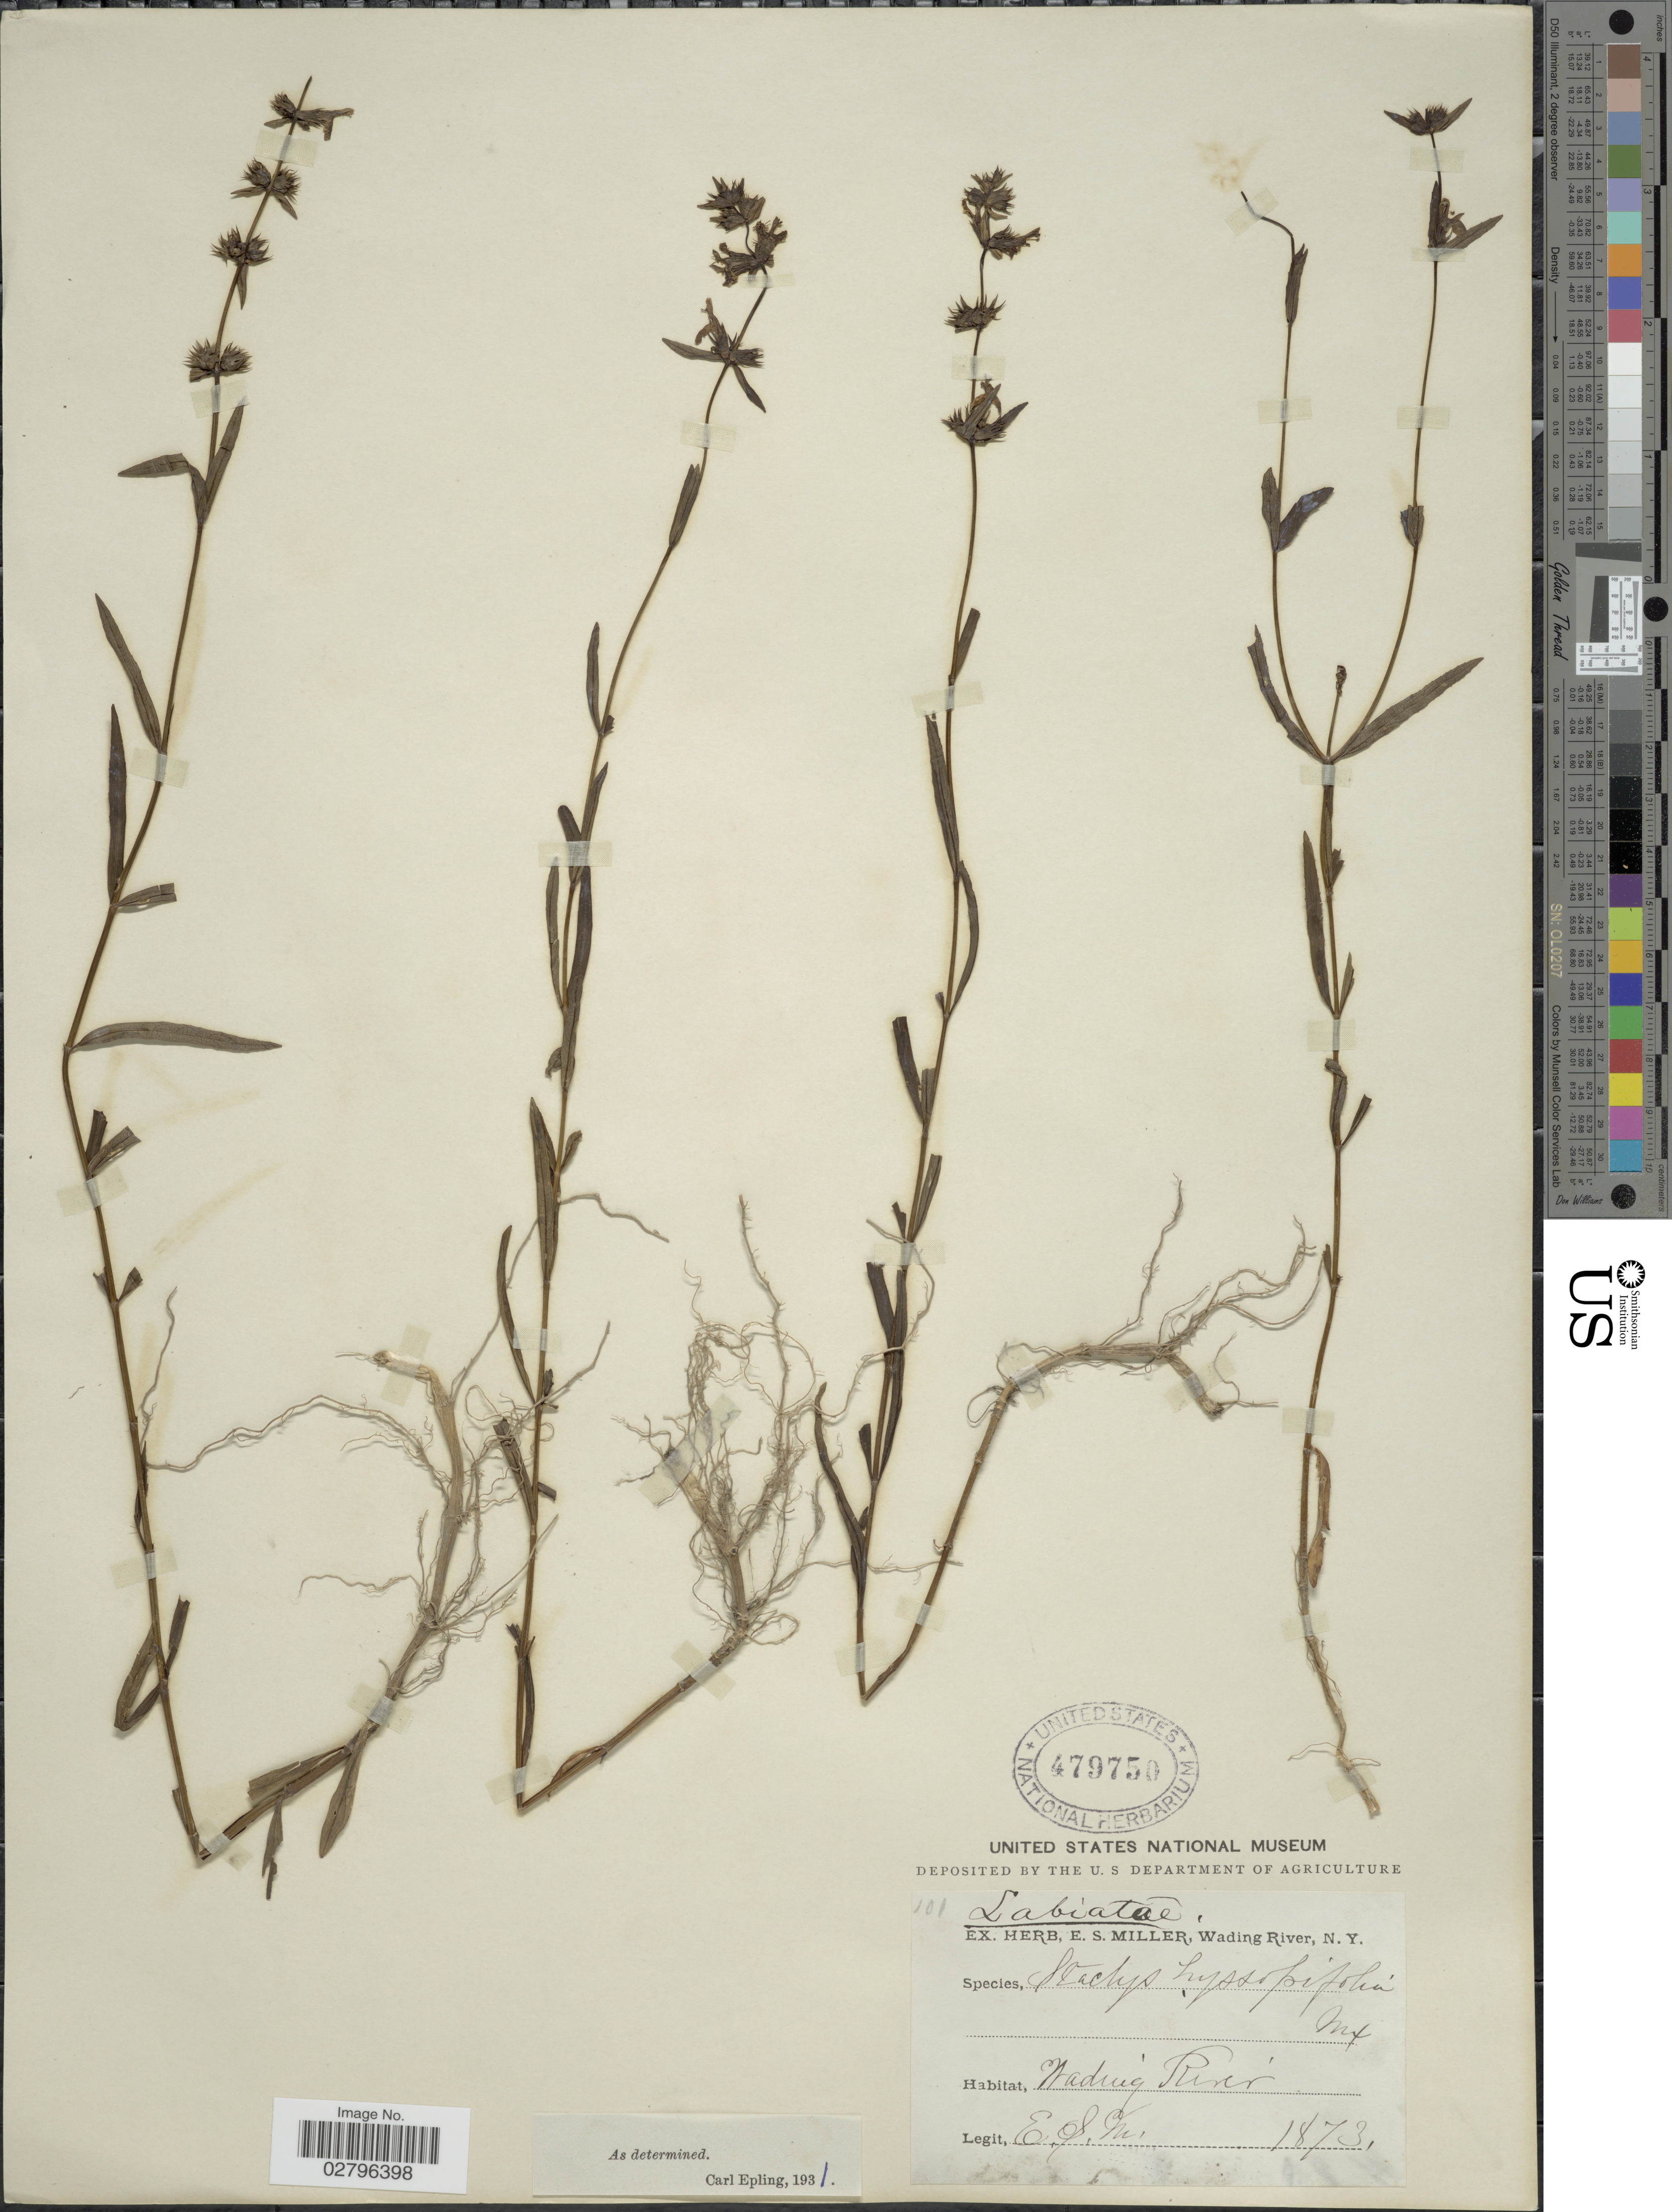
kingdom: Plantae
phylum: Tracheophyta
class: Magnoliopsida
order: Lamiales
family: Lamiaceae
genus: Stachys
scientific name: Stachys hyssopifolia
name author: Michx.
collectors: E. S. Miller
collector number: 101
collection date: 1873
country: United States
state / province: New York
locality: Wading River.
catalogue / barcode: US 479750